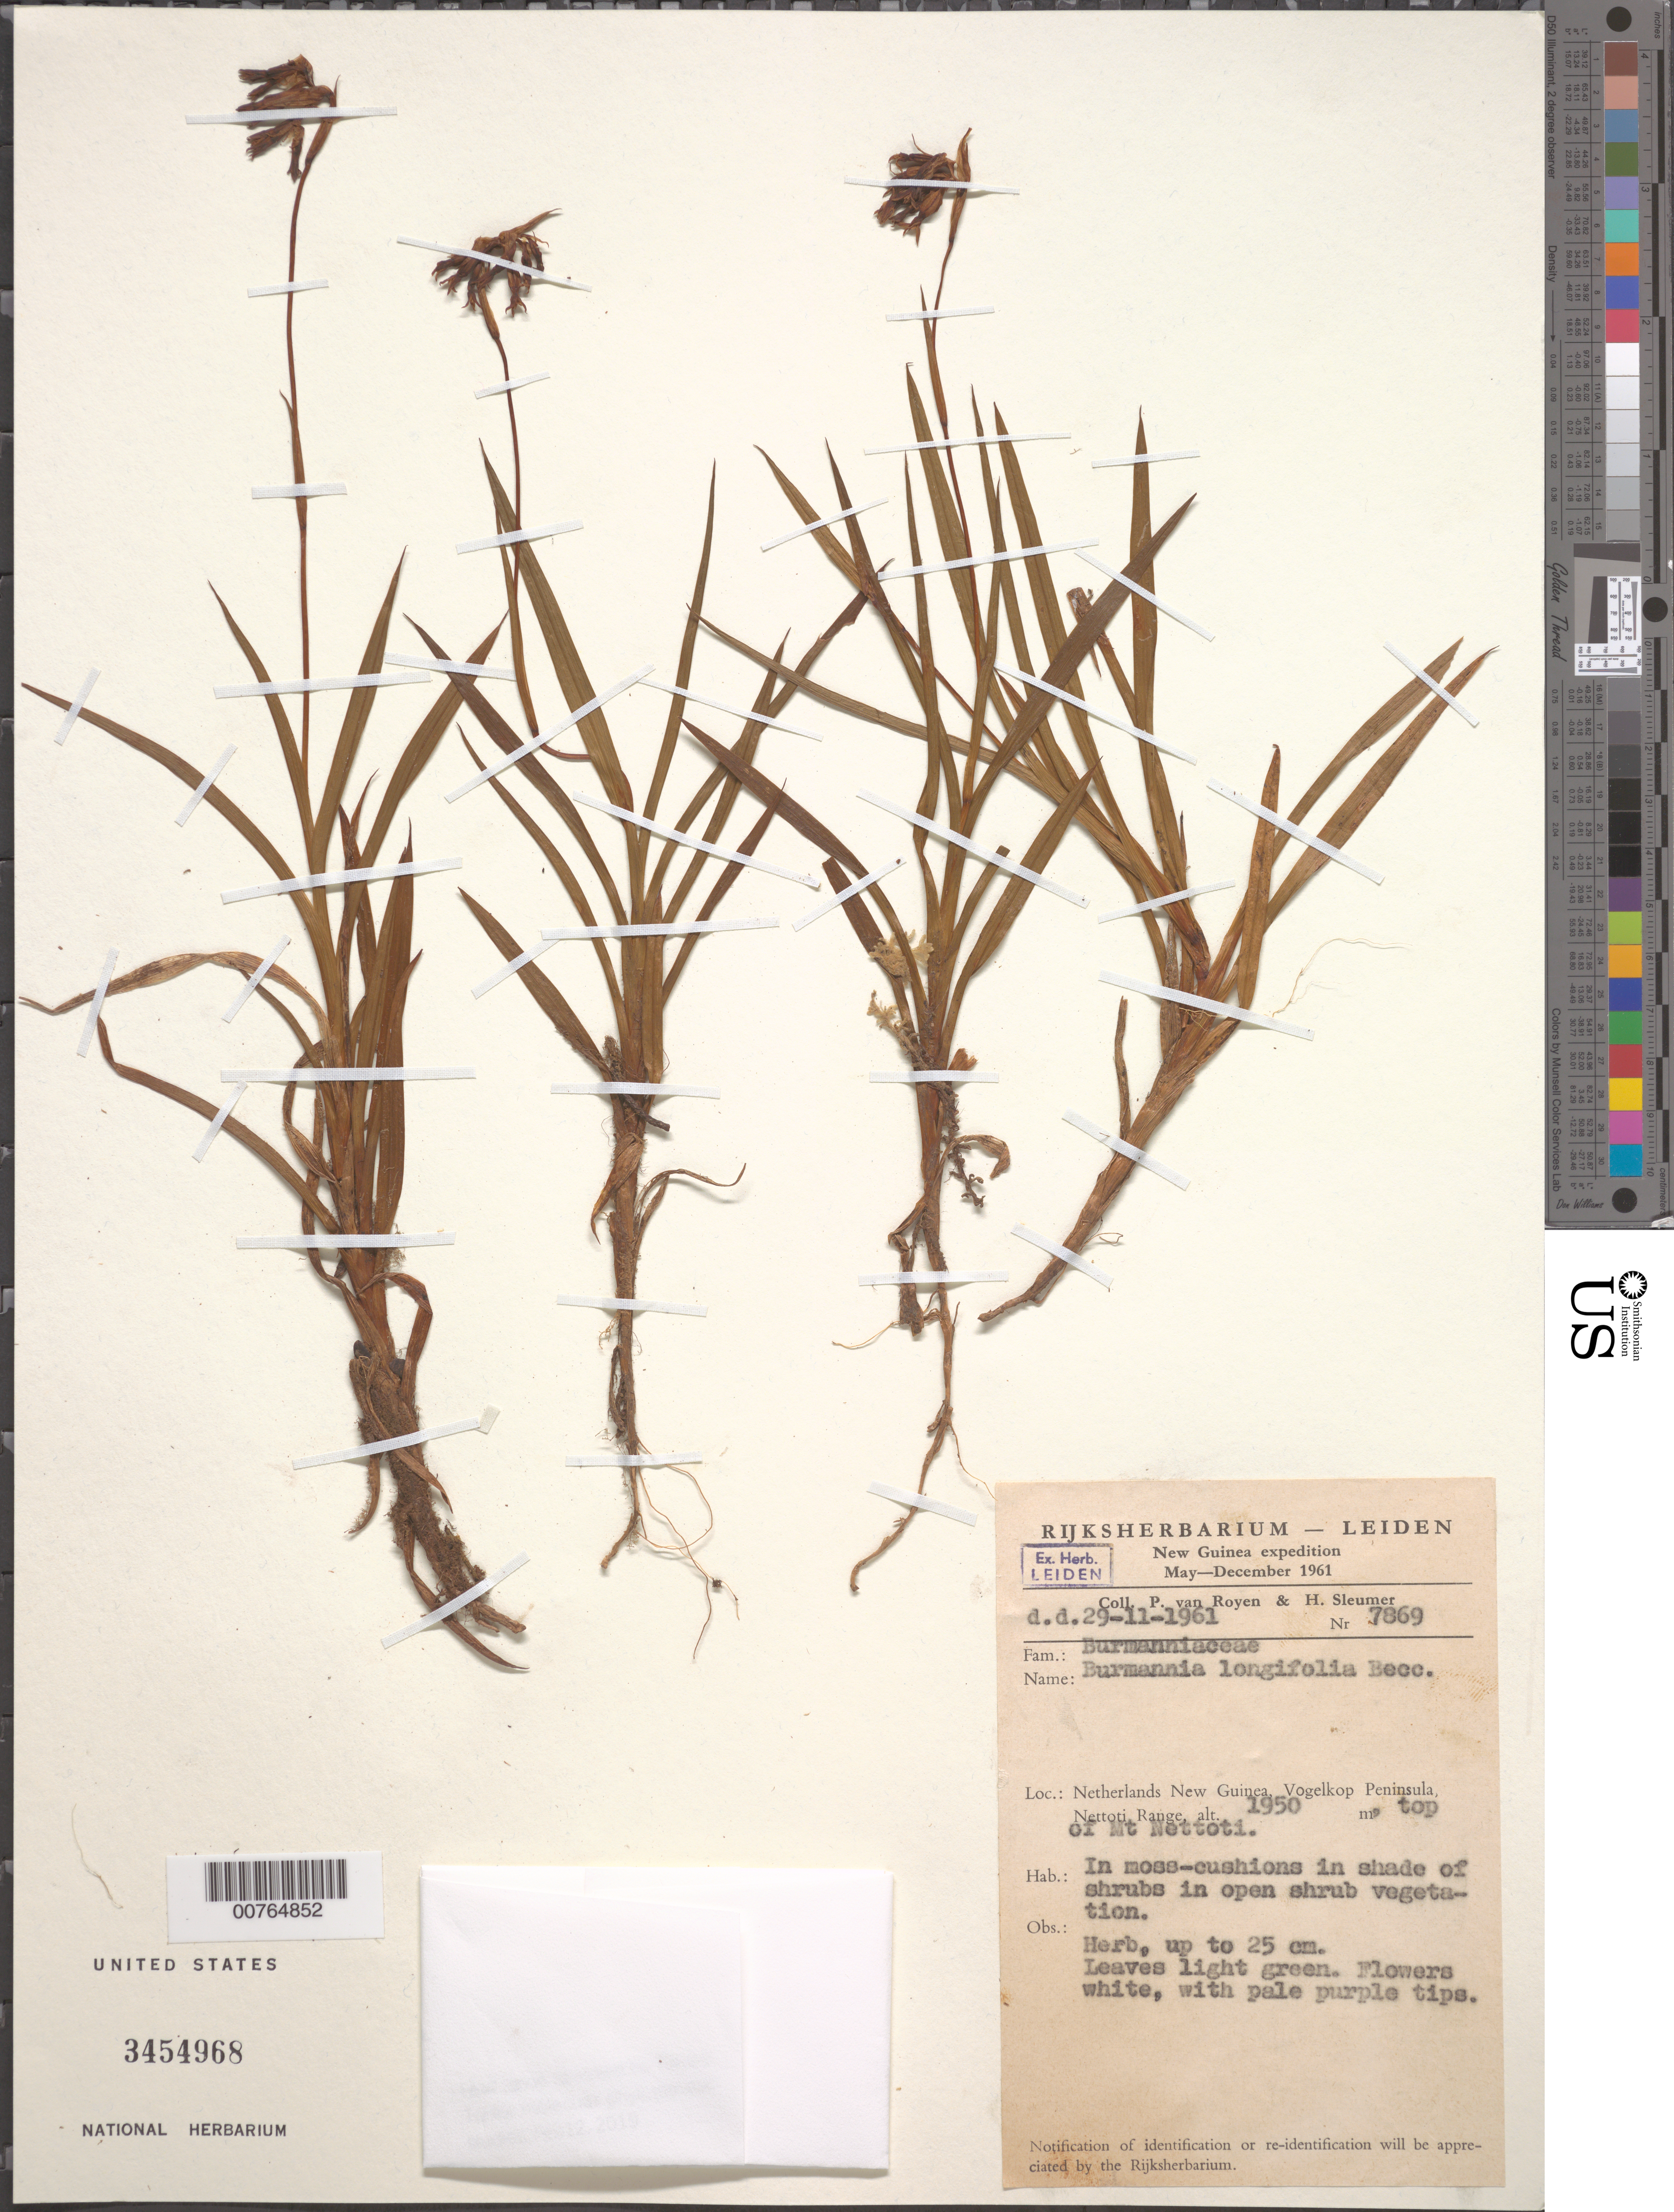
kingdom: Plantae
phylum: Tracheophyta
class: Liliopsida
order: Dioscoreales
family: Burmanniaceae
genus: Burmannia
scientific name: Burmannia longifolia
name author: Becc.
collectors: P. van Royen & H. O. Sleumer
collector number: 7869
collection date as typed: May 1961 to -- Dec 1961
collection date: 1961-05/1961-12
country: Indonesia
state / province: Papua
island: New Guinea Island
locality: Vogelkop Peninsula, Nettoti Range, of Mt. Nettoti. Irian Jaya.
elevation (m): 1950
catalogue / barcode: US 3454968